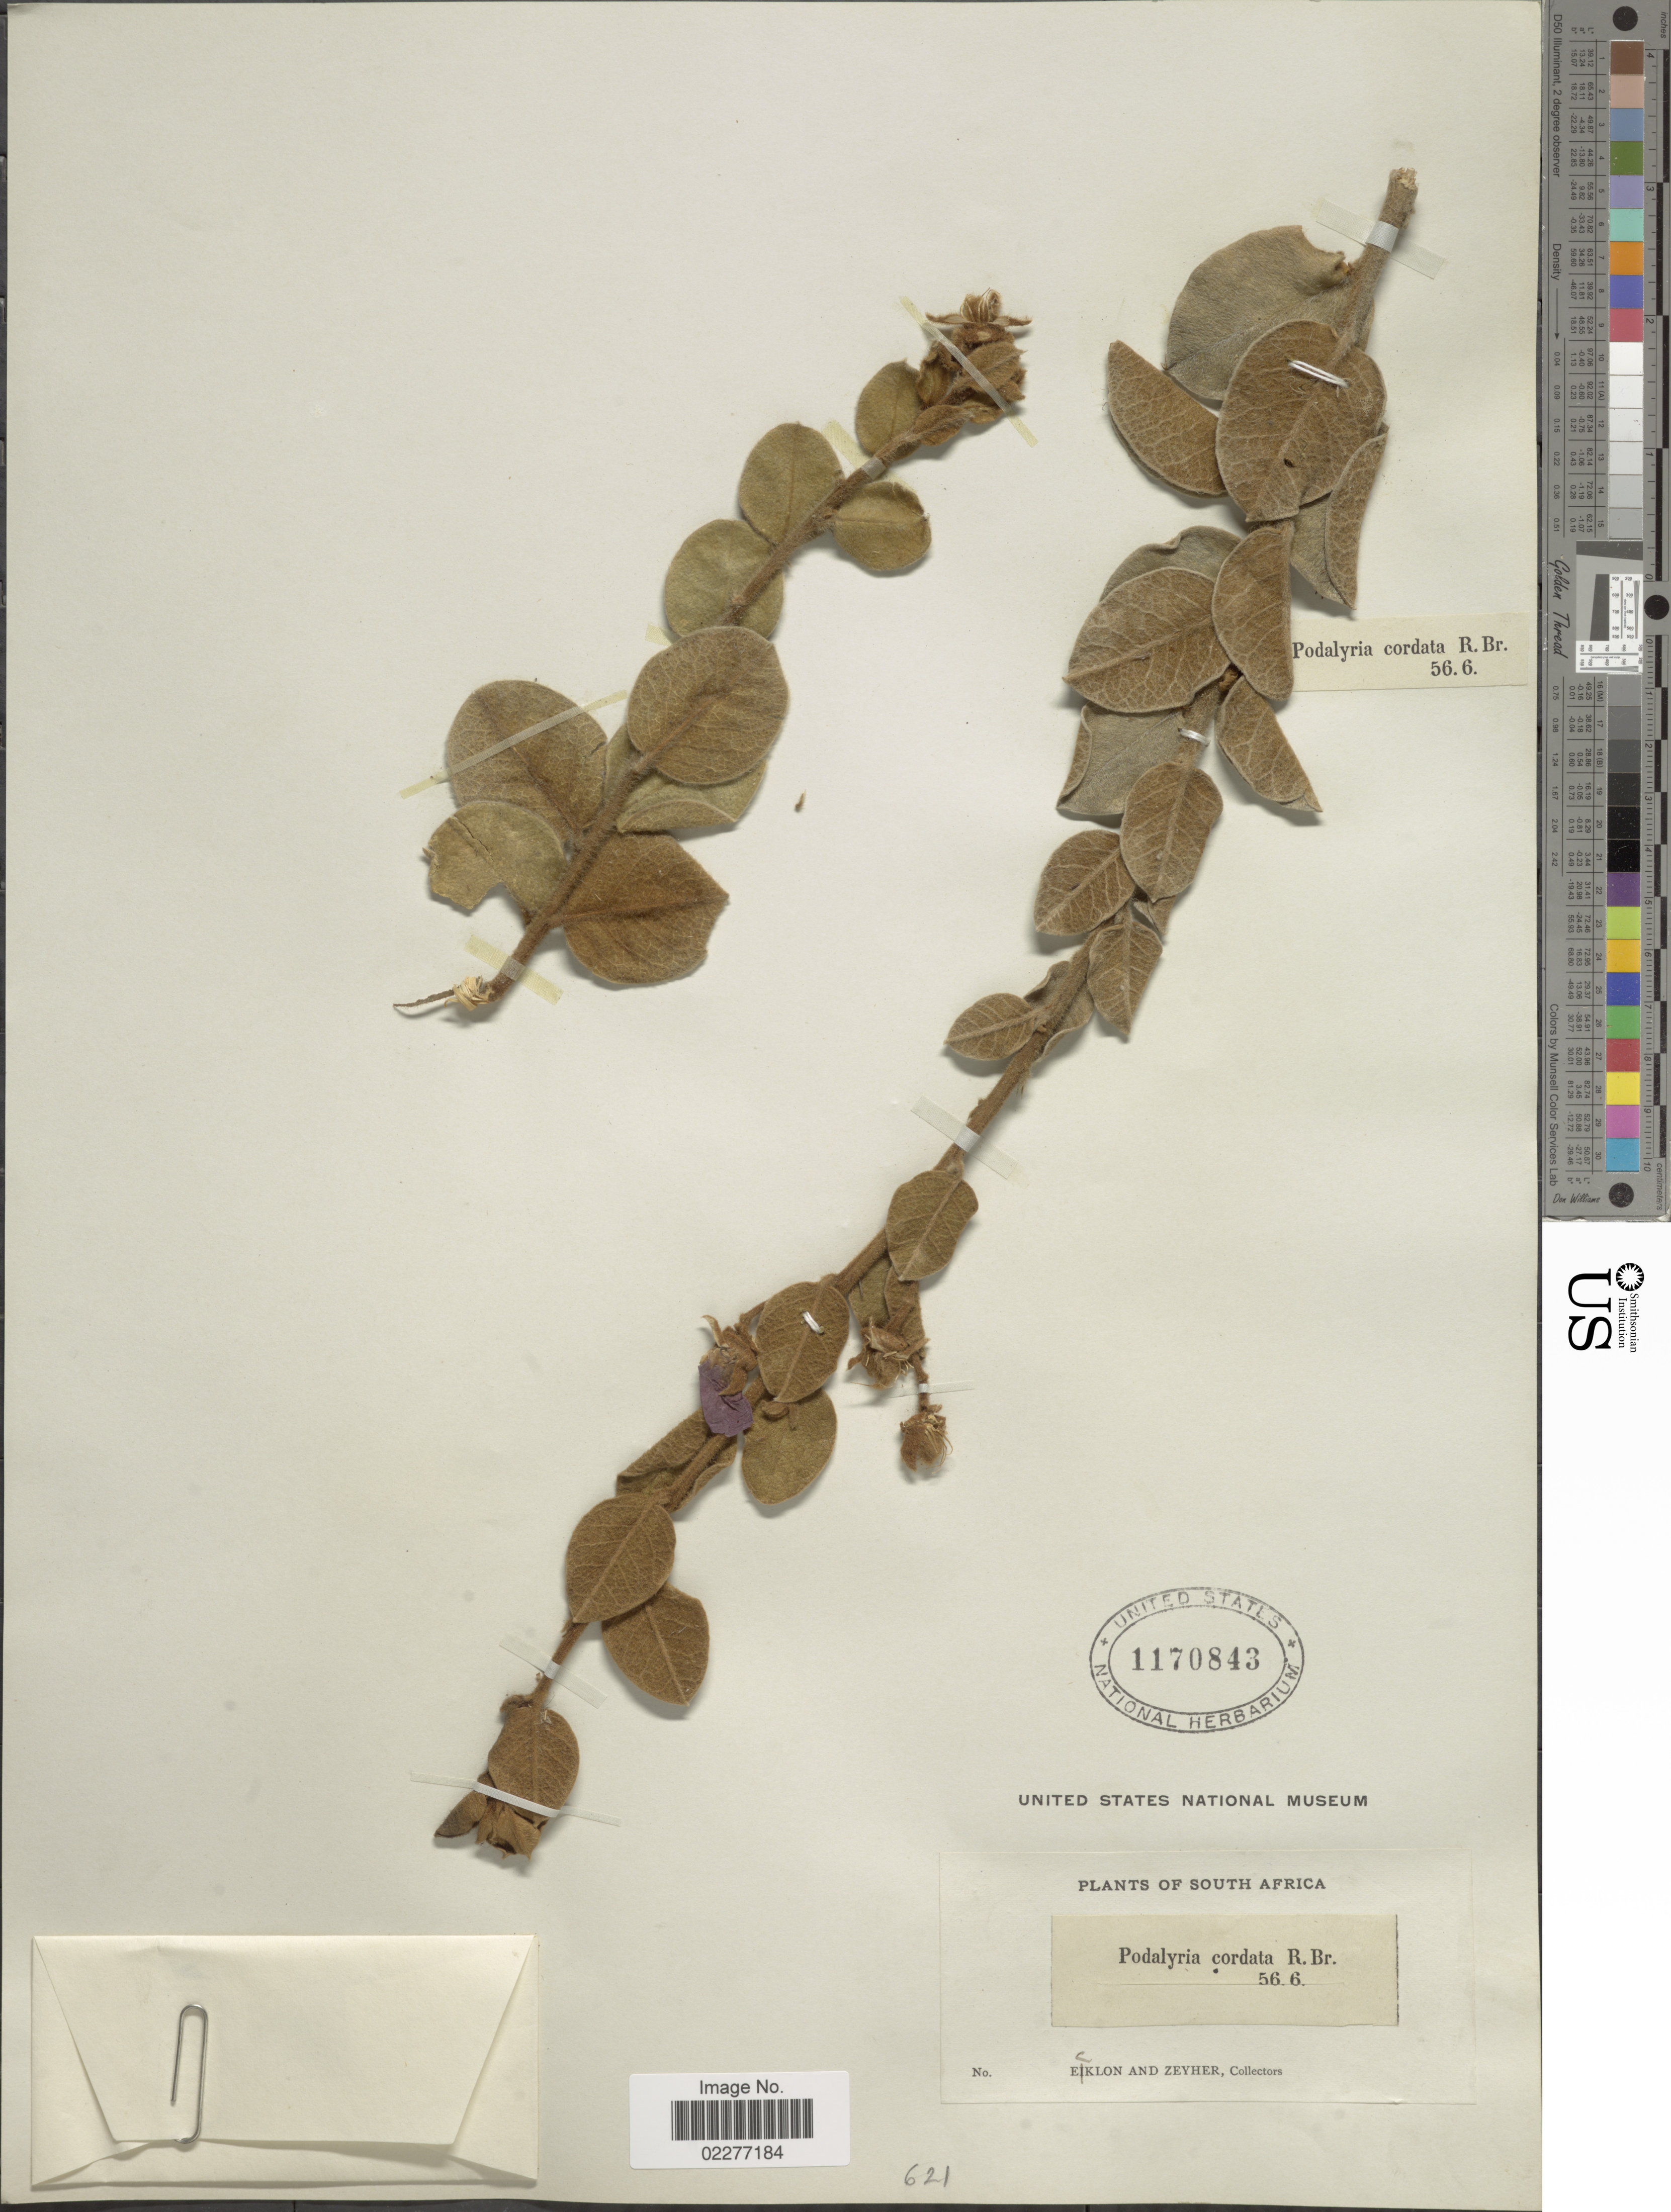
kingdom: Plantae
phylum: Tracheophyta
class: Magnoliopsida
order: Fabales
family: Fabaceae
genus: Podalyria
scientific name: Podalyria cordata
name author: R. Br.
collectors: -. Ecklon & -. Zeyher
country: South Africa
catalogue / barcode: US 1170843